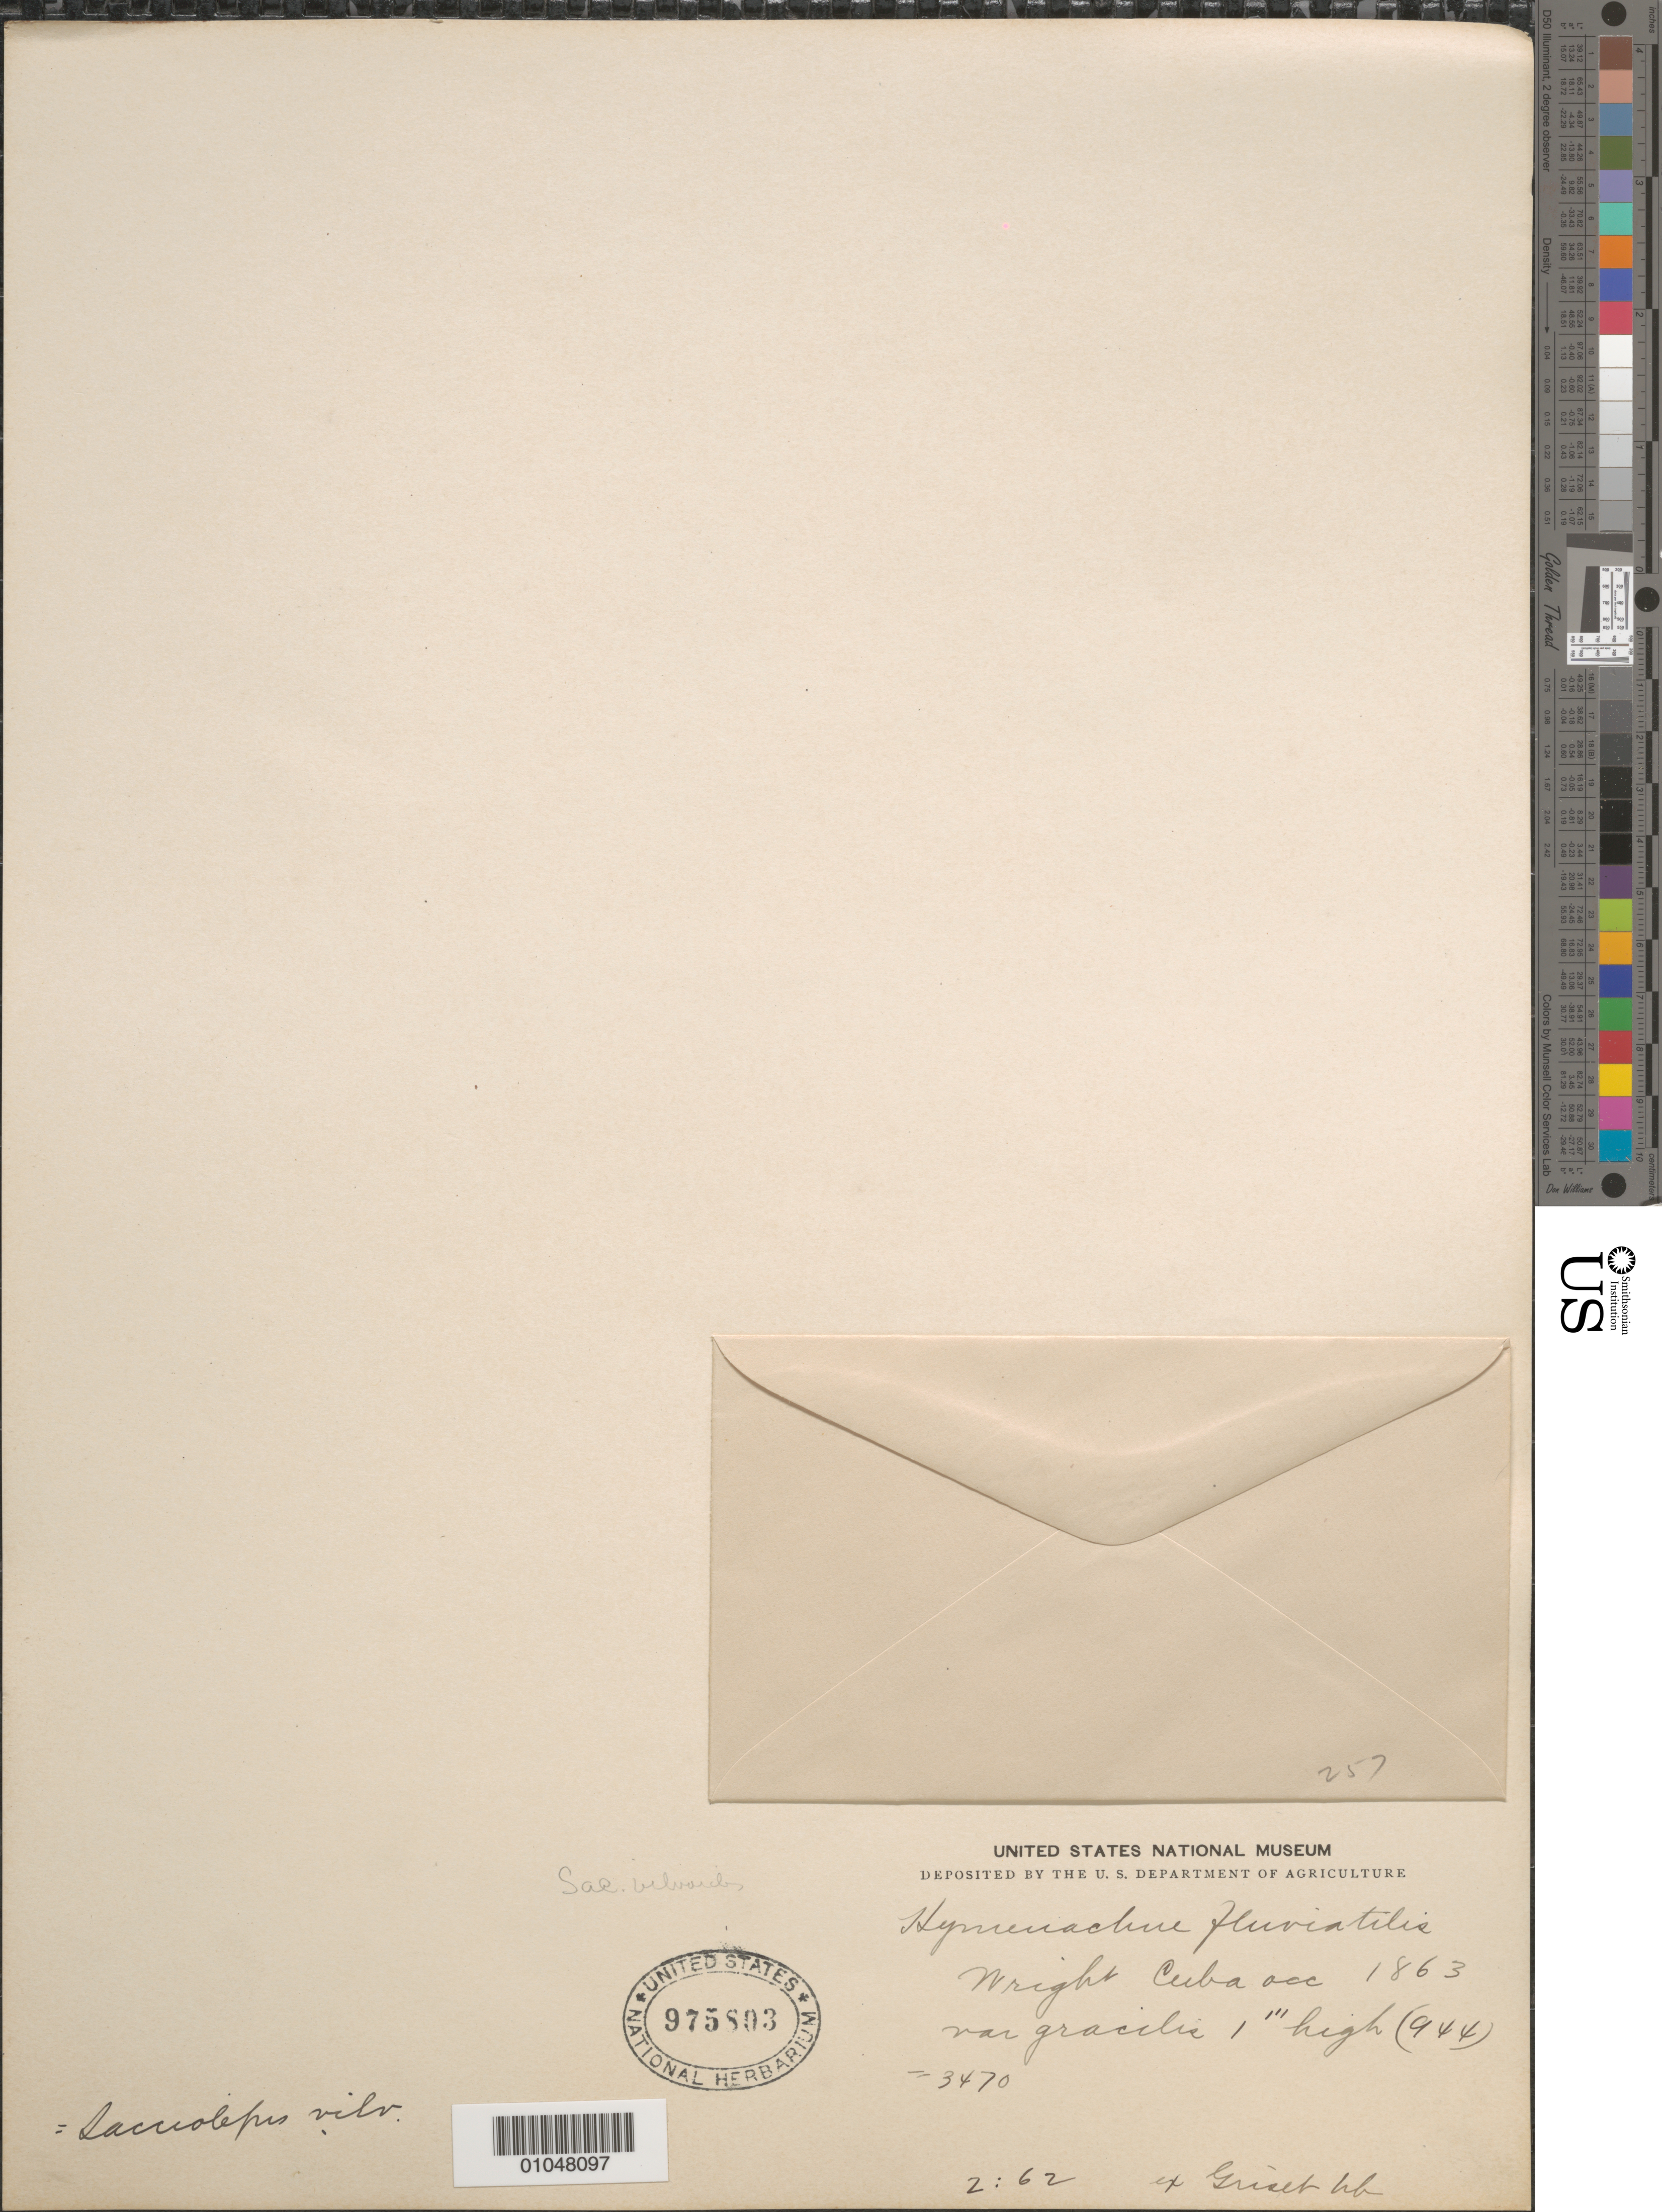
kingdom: Plantae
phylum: Tracheophyta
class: Liliopsida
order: Poales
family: Poaceae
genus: Sacciolepis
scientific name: Sacciolepis vilvoides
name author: (Trin.) Chase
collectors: C. Wright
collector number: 944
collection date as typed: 1863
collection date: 1863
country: Cuba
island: Cuba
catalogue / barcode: US 975803